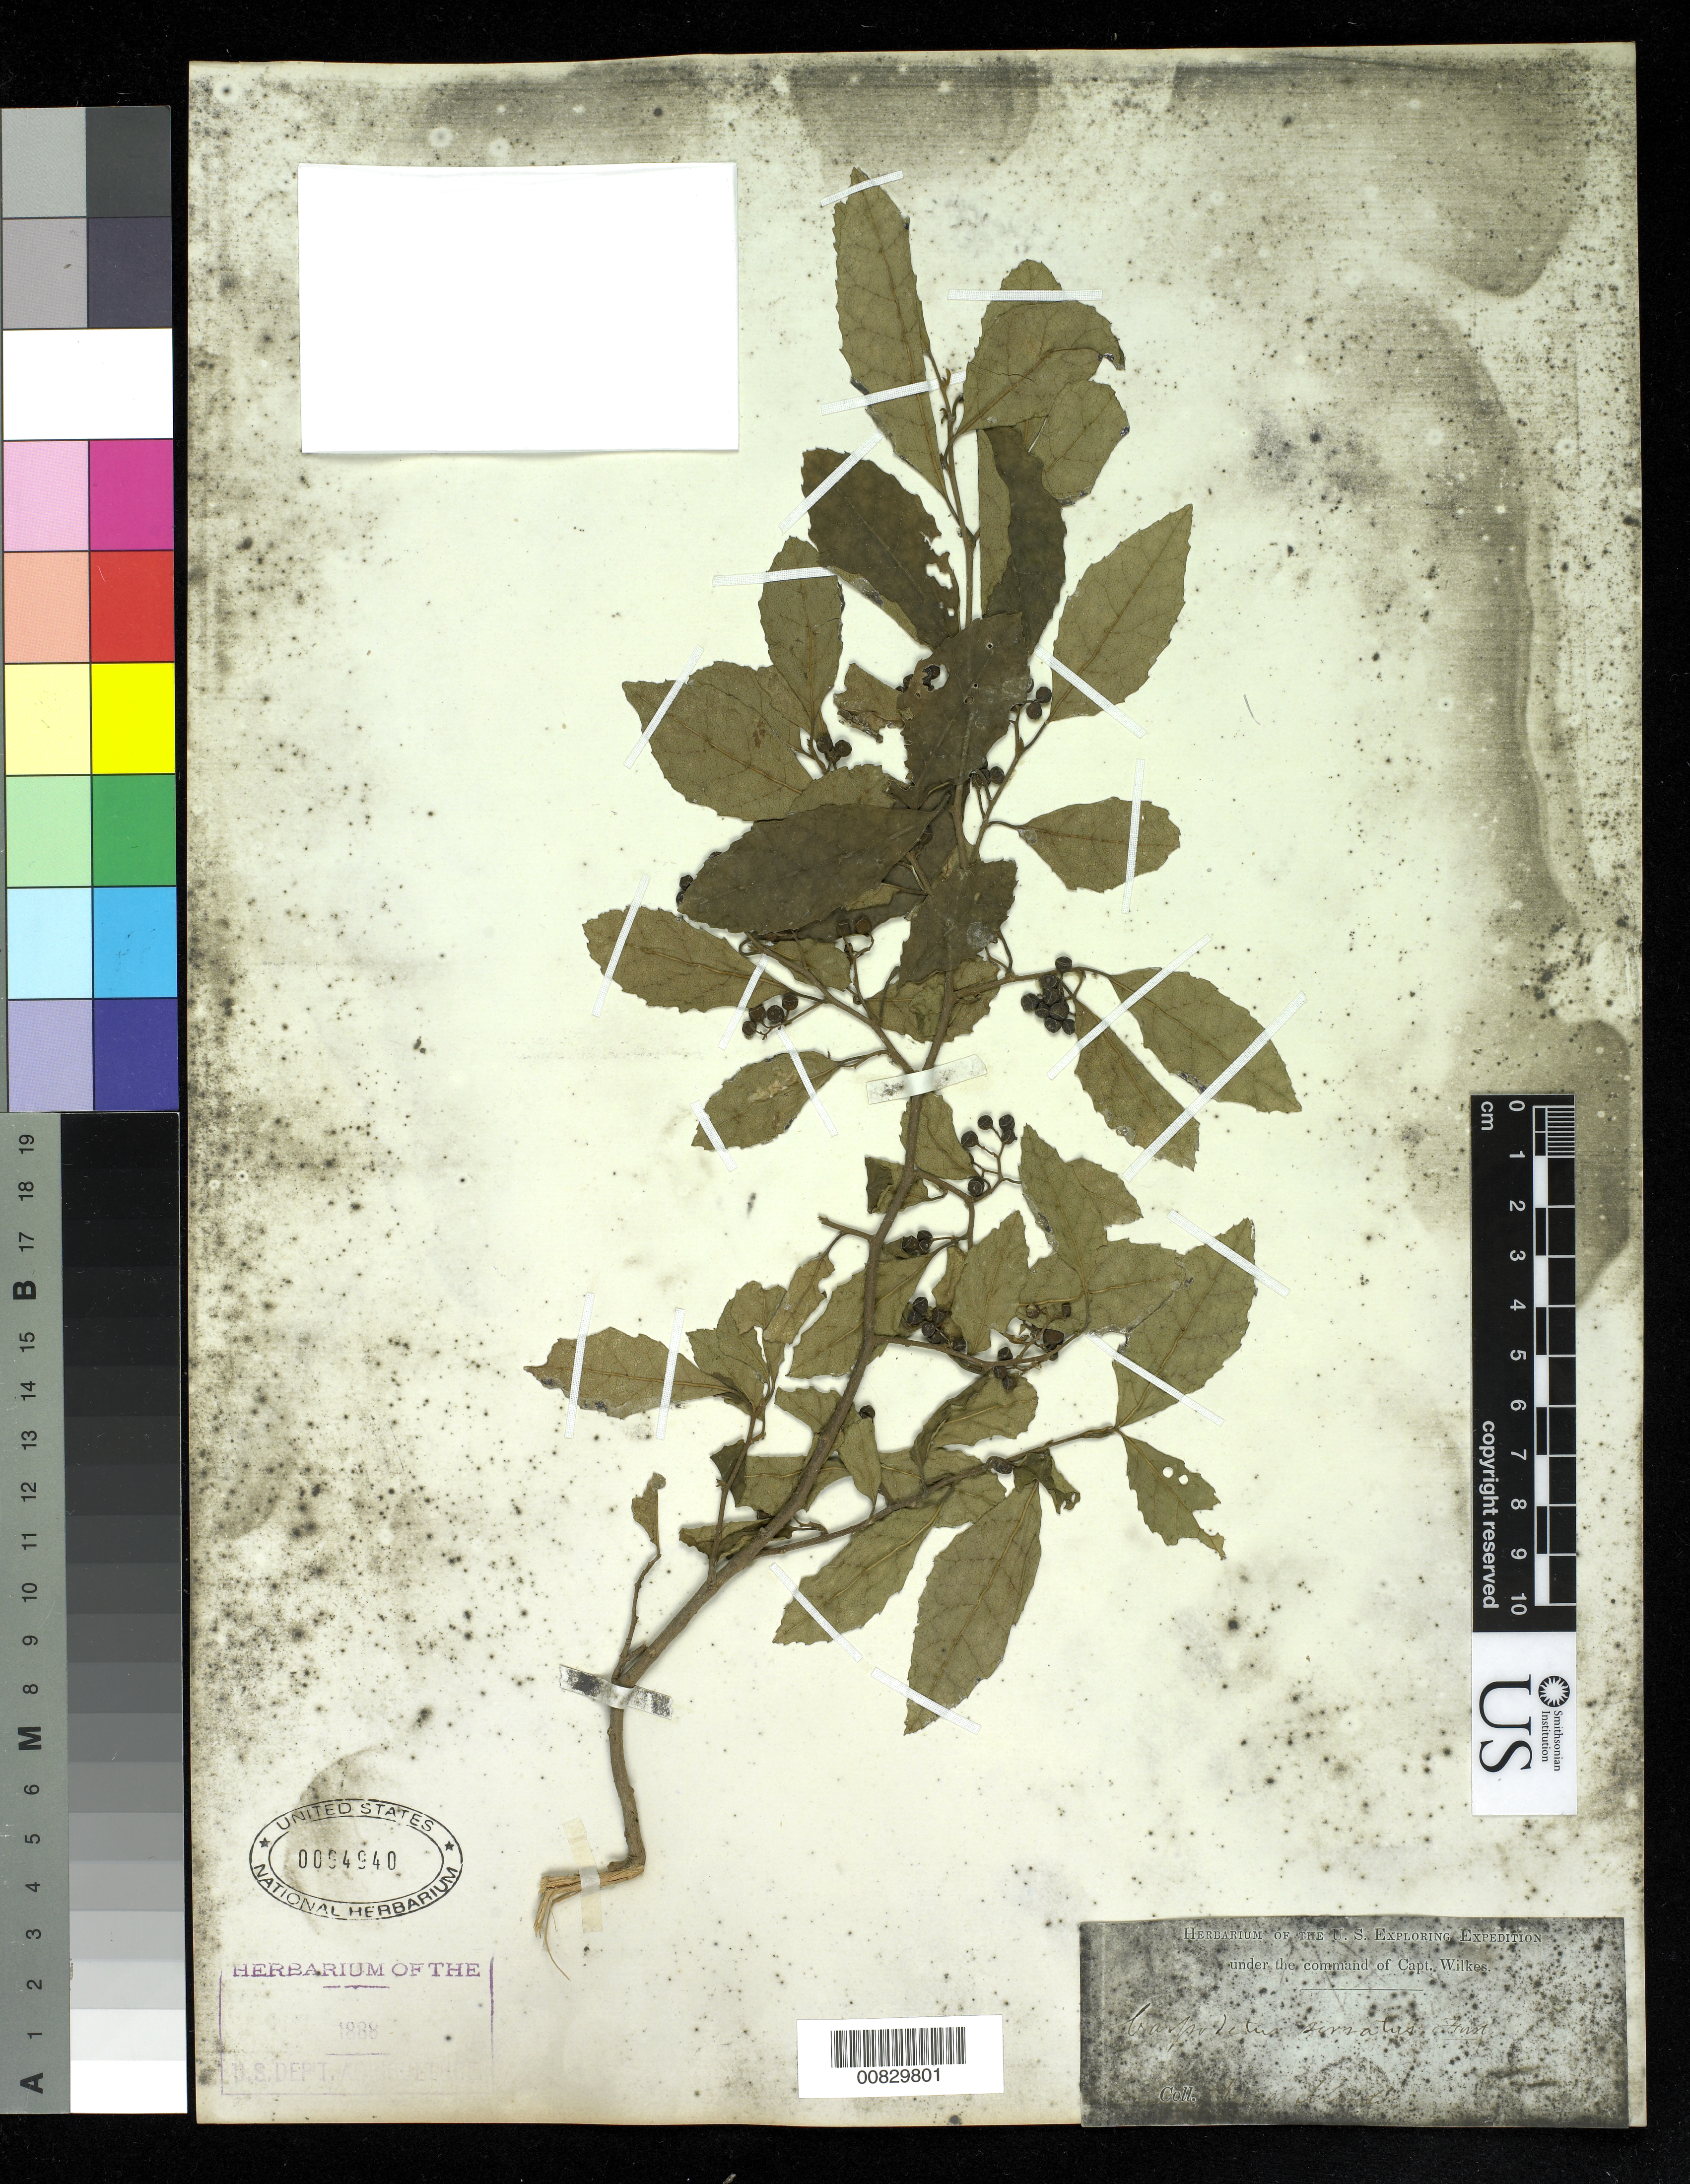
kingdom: Plantae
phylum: Tracheophyta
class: Magnoliopsida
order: Asterales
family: Rousseaceae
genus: Carpodetus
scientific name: Carpodetus serratus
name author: J.R. Forst. & G. Forst.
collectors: Wilkes Explor. Exped.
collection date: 1838/1842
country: New Zealand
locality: Bay of Islands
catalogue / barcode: US 94940